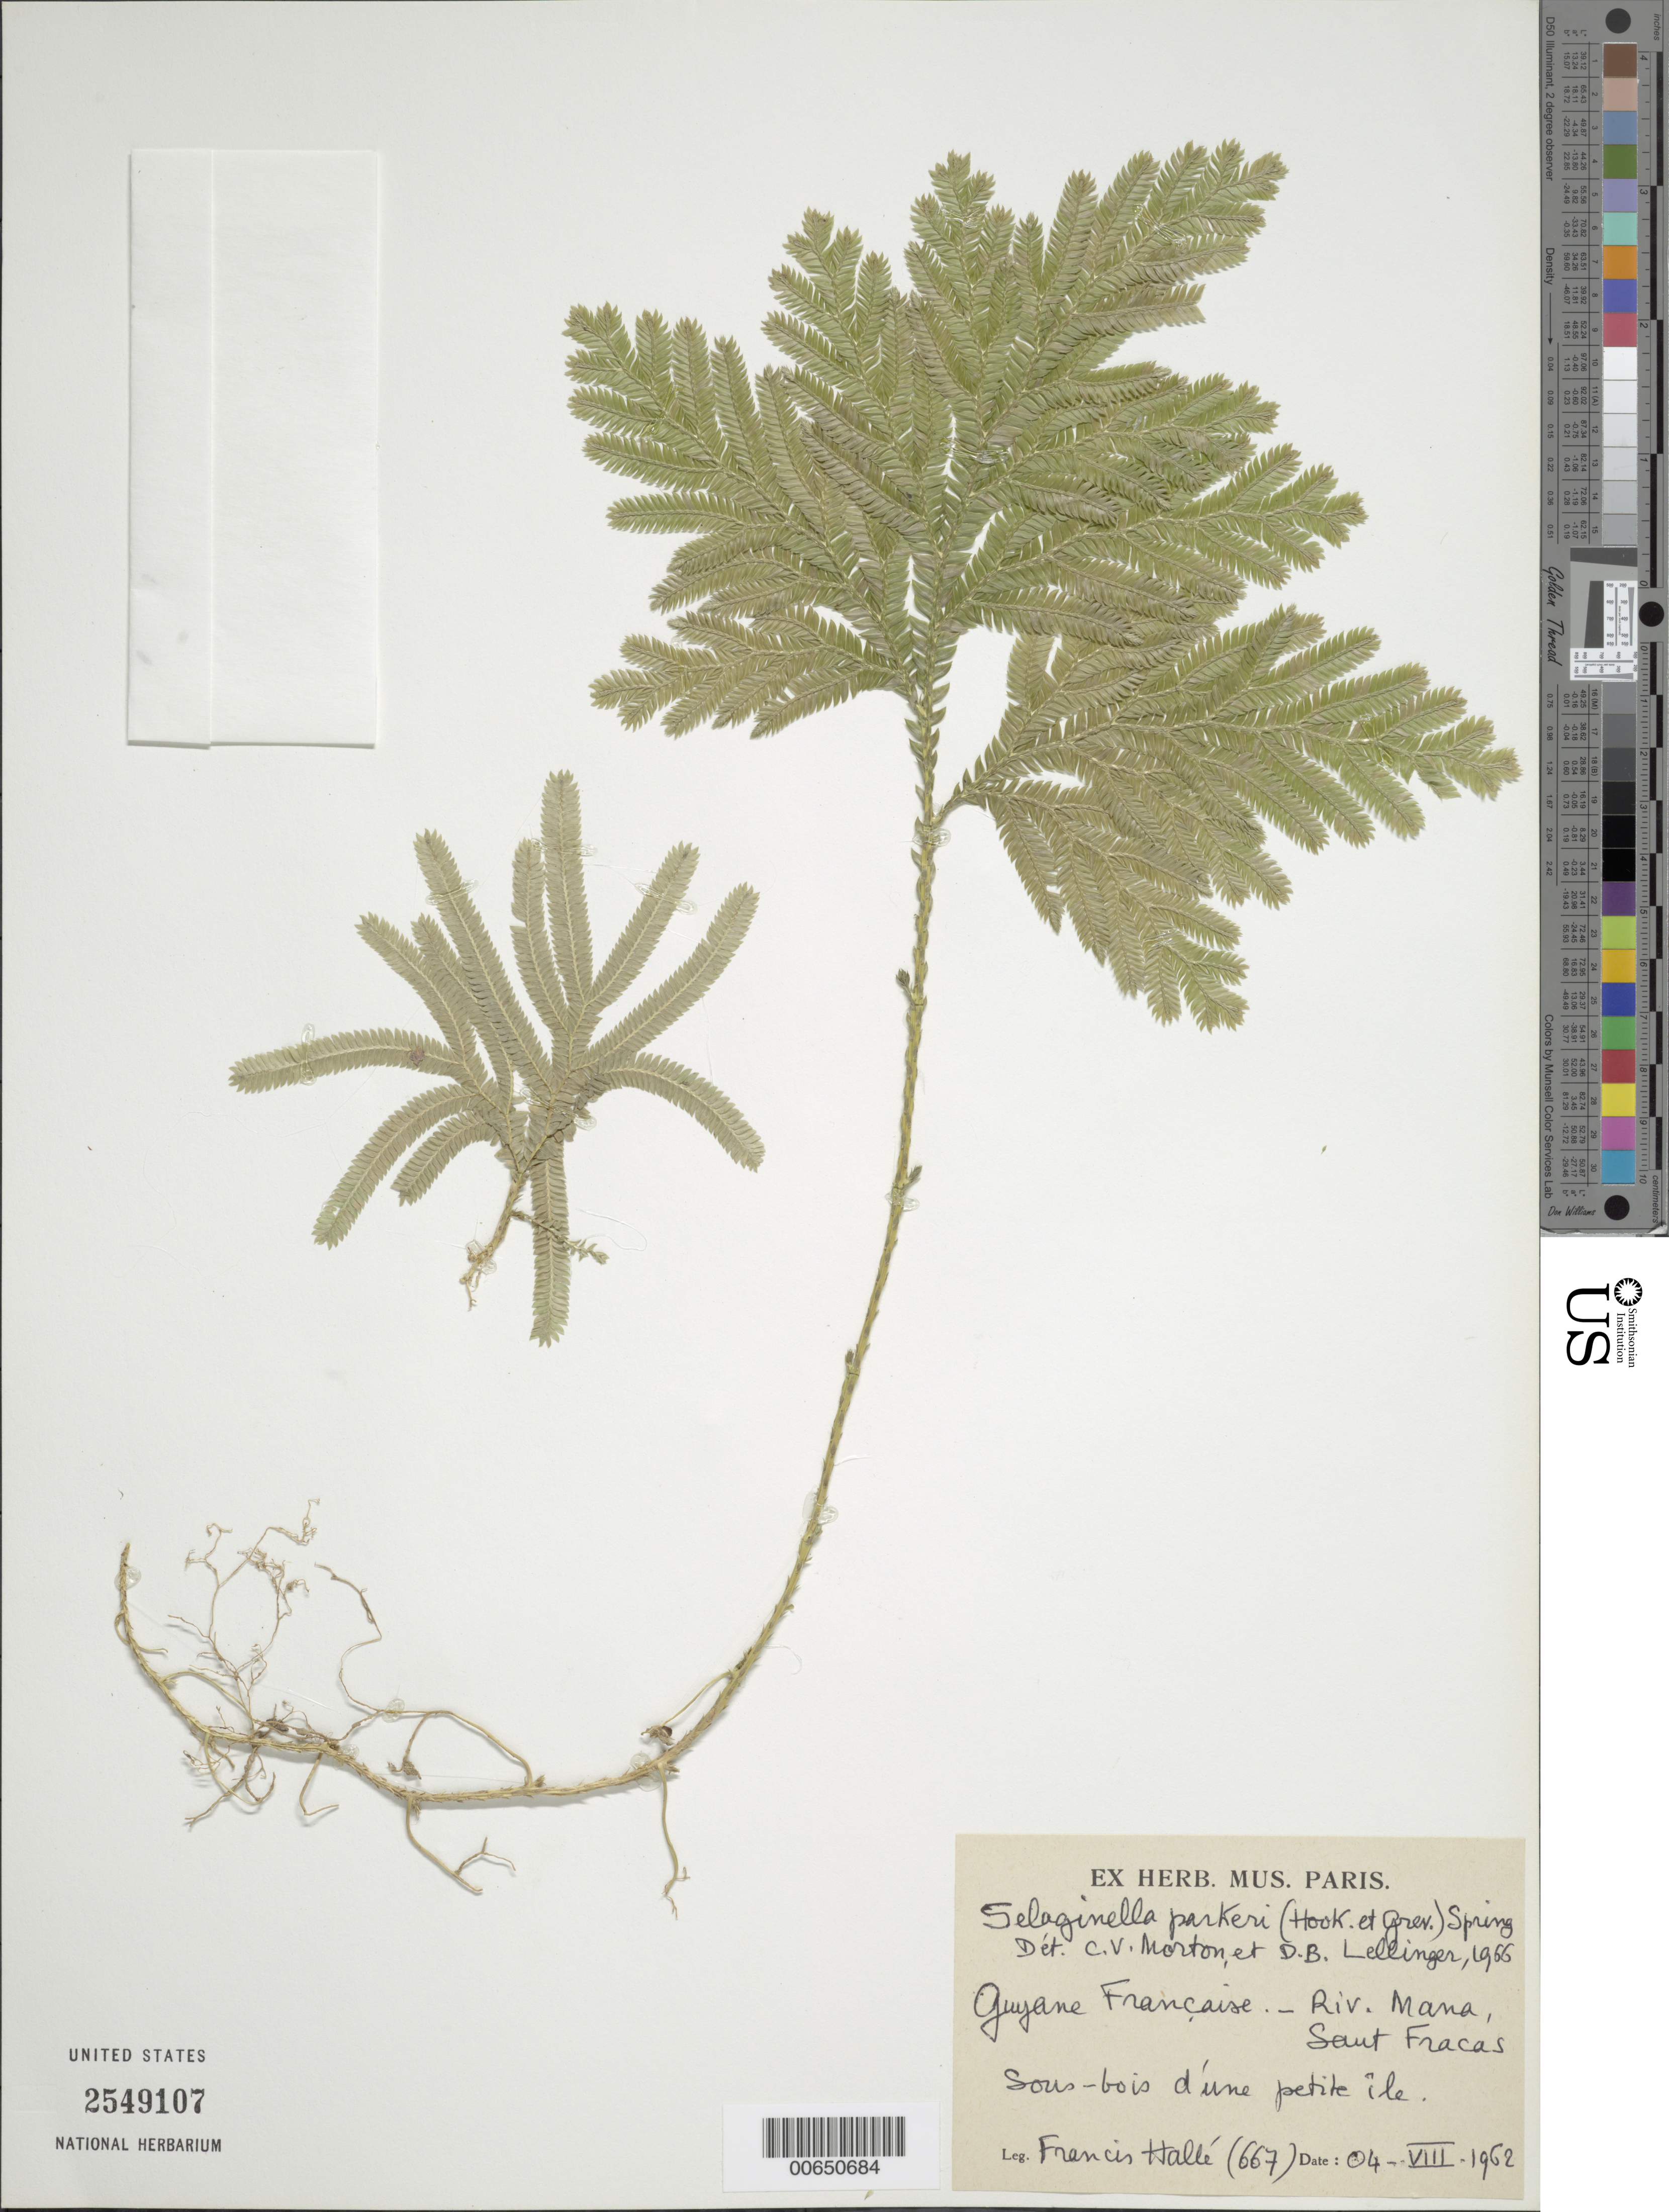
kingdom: Plantae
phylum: Tracheophyta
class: Lycopodiopsida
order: Selaginellales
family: Selaginellaceae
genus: Selaginella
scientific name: Selaginella parkeri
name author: (Hook. & Grev.) Spring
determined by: Morton, C. V.; Lellinger, D. B.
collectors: F. Hallé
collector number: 667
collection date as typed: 4-Aug-62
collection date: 1962-08-04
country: French Guiana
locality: Rivière Mana, Saut Fracas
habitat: Sous-bois d' une petite ile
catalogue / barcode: US 2549107